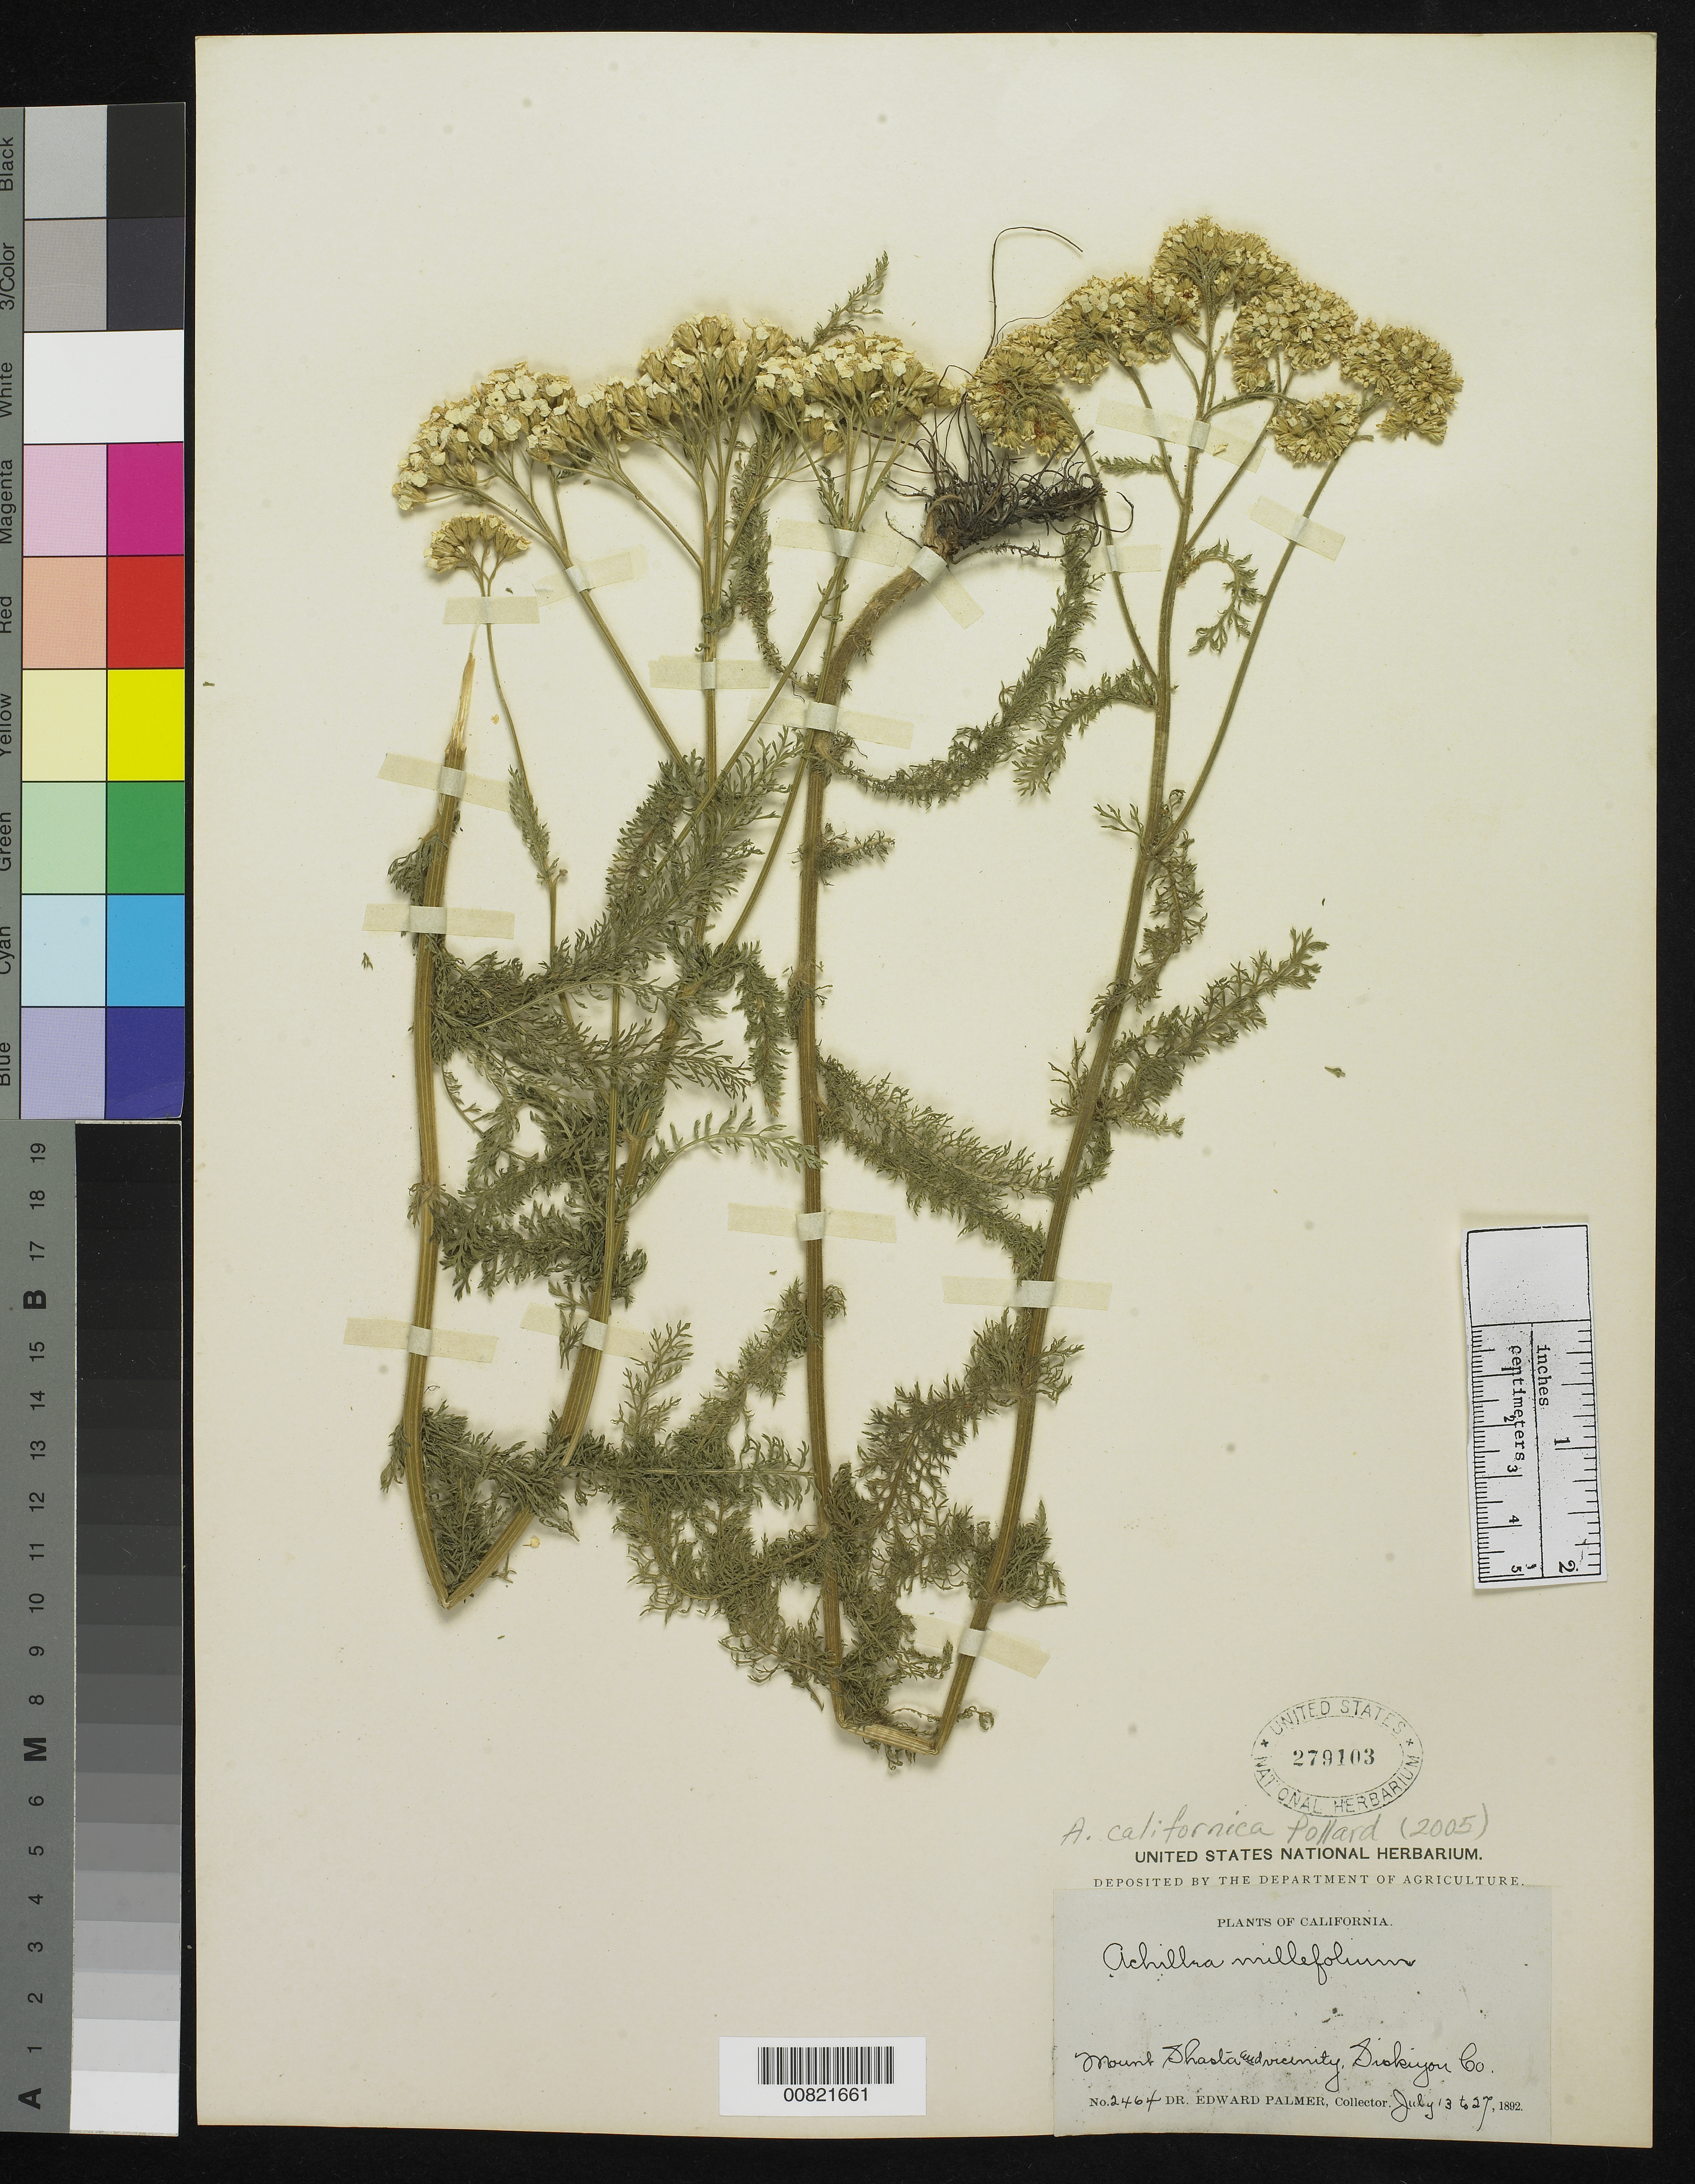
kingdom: Plantae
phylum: Tracheophyta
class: Magnoliopsida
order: Asterales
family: Asteraceae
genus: Achillea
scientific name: Achillea californica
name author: Pollard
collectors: E. Palmer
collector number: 2464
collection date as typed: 13 Jul 1892 to 27 Jul 1892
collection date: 1892-07-13/1892-07-27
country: United States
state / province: California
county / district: Siskiyou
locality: Mount Shasta and vicinity, Siskiyou County, California.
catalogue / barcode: US 279103